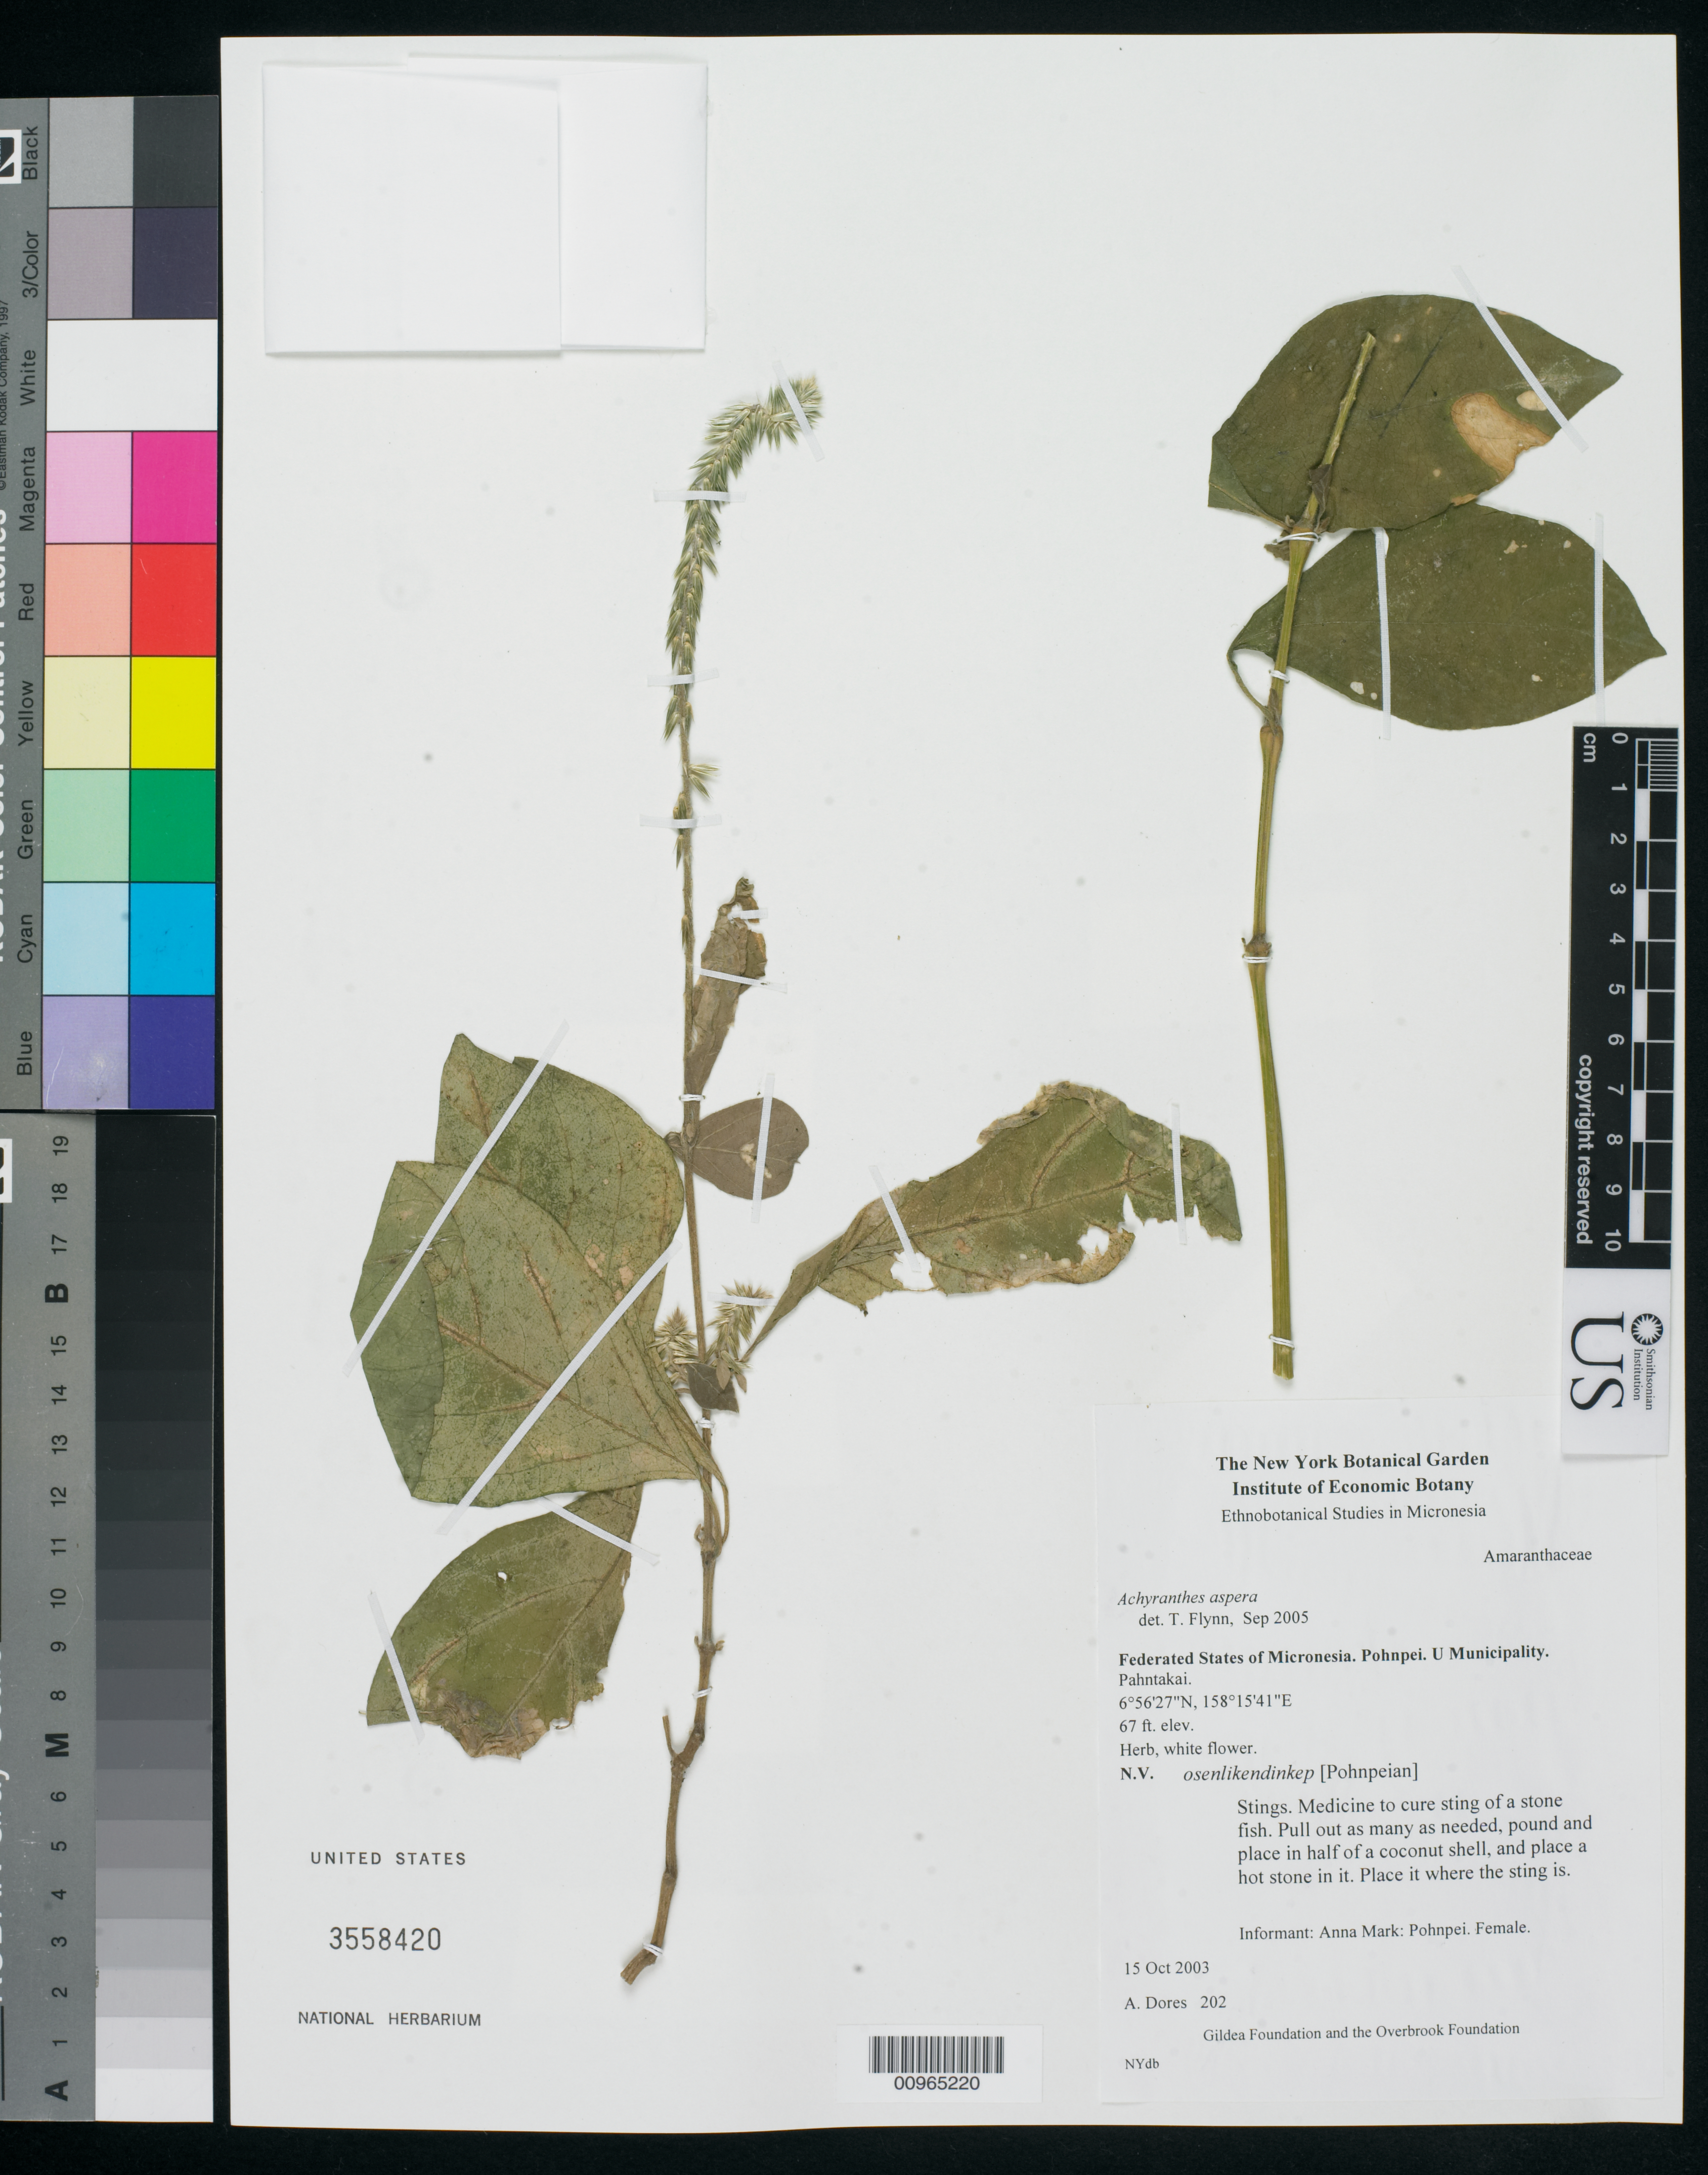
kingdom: Plantae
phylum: Tracheophyta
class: Magnoliopsida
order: Caryophyllales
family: Amaranthaceae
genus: Achyranthes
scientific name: Achyranthes aspera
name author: L.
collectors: A. Dores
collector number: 202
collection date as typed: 15 Oct 2003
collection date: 2003-10-15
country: Micronesia, Federated States of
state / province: Pohnpei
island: Pohnpei [Ponape]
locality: Pahntakai, U Muncipality, Pohnpei, Micronesia.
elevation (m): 20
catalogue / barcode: US 3558420